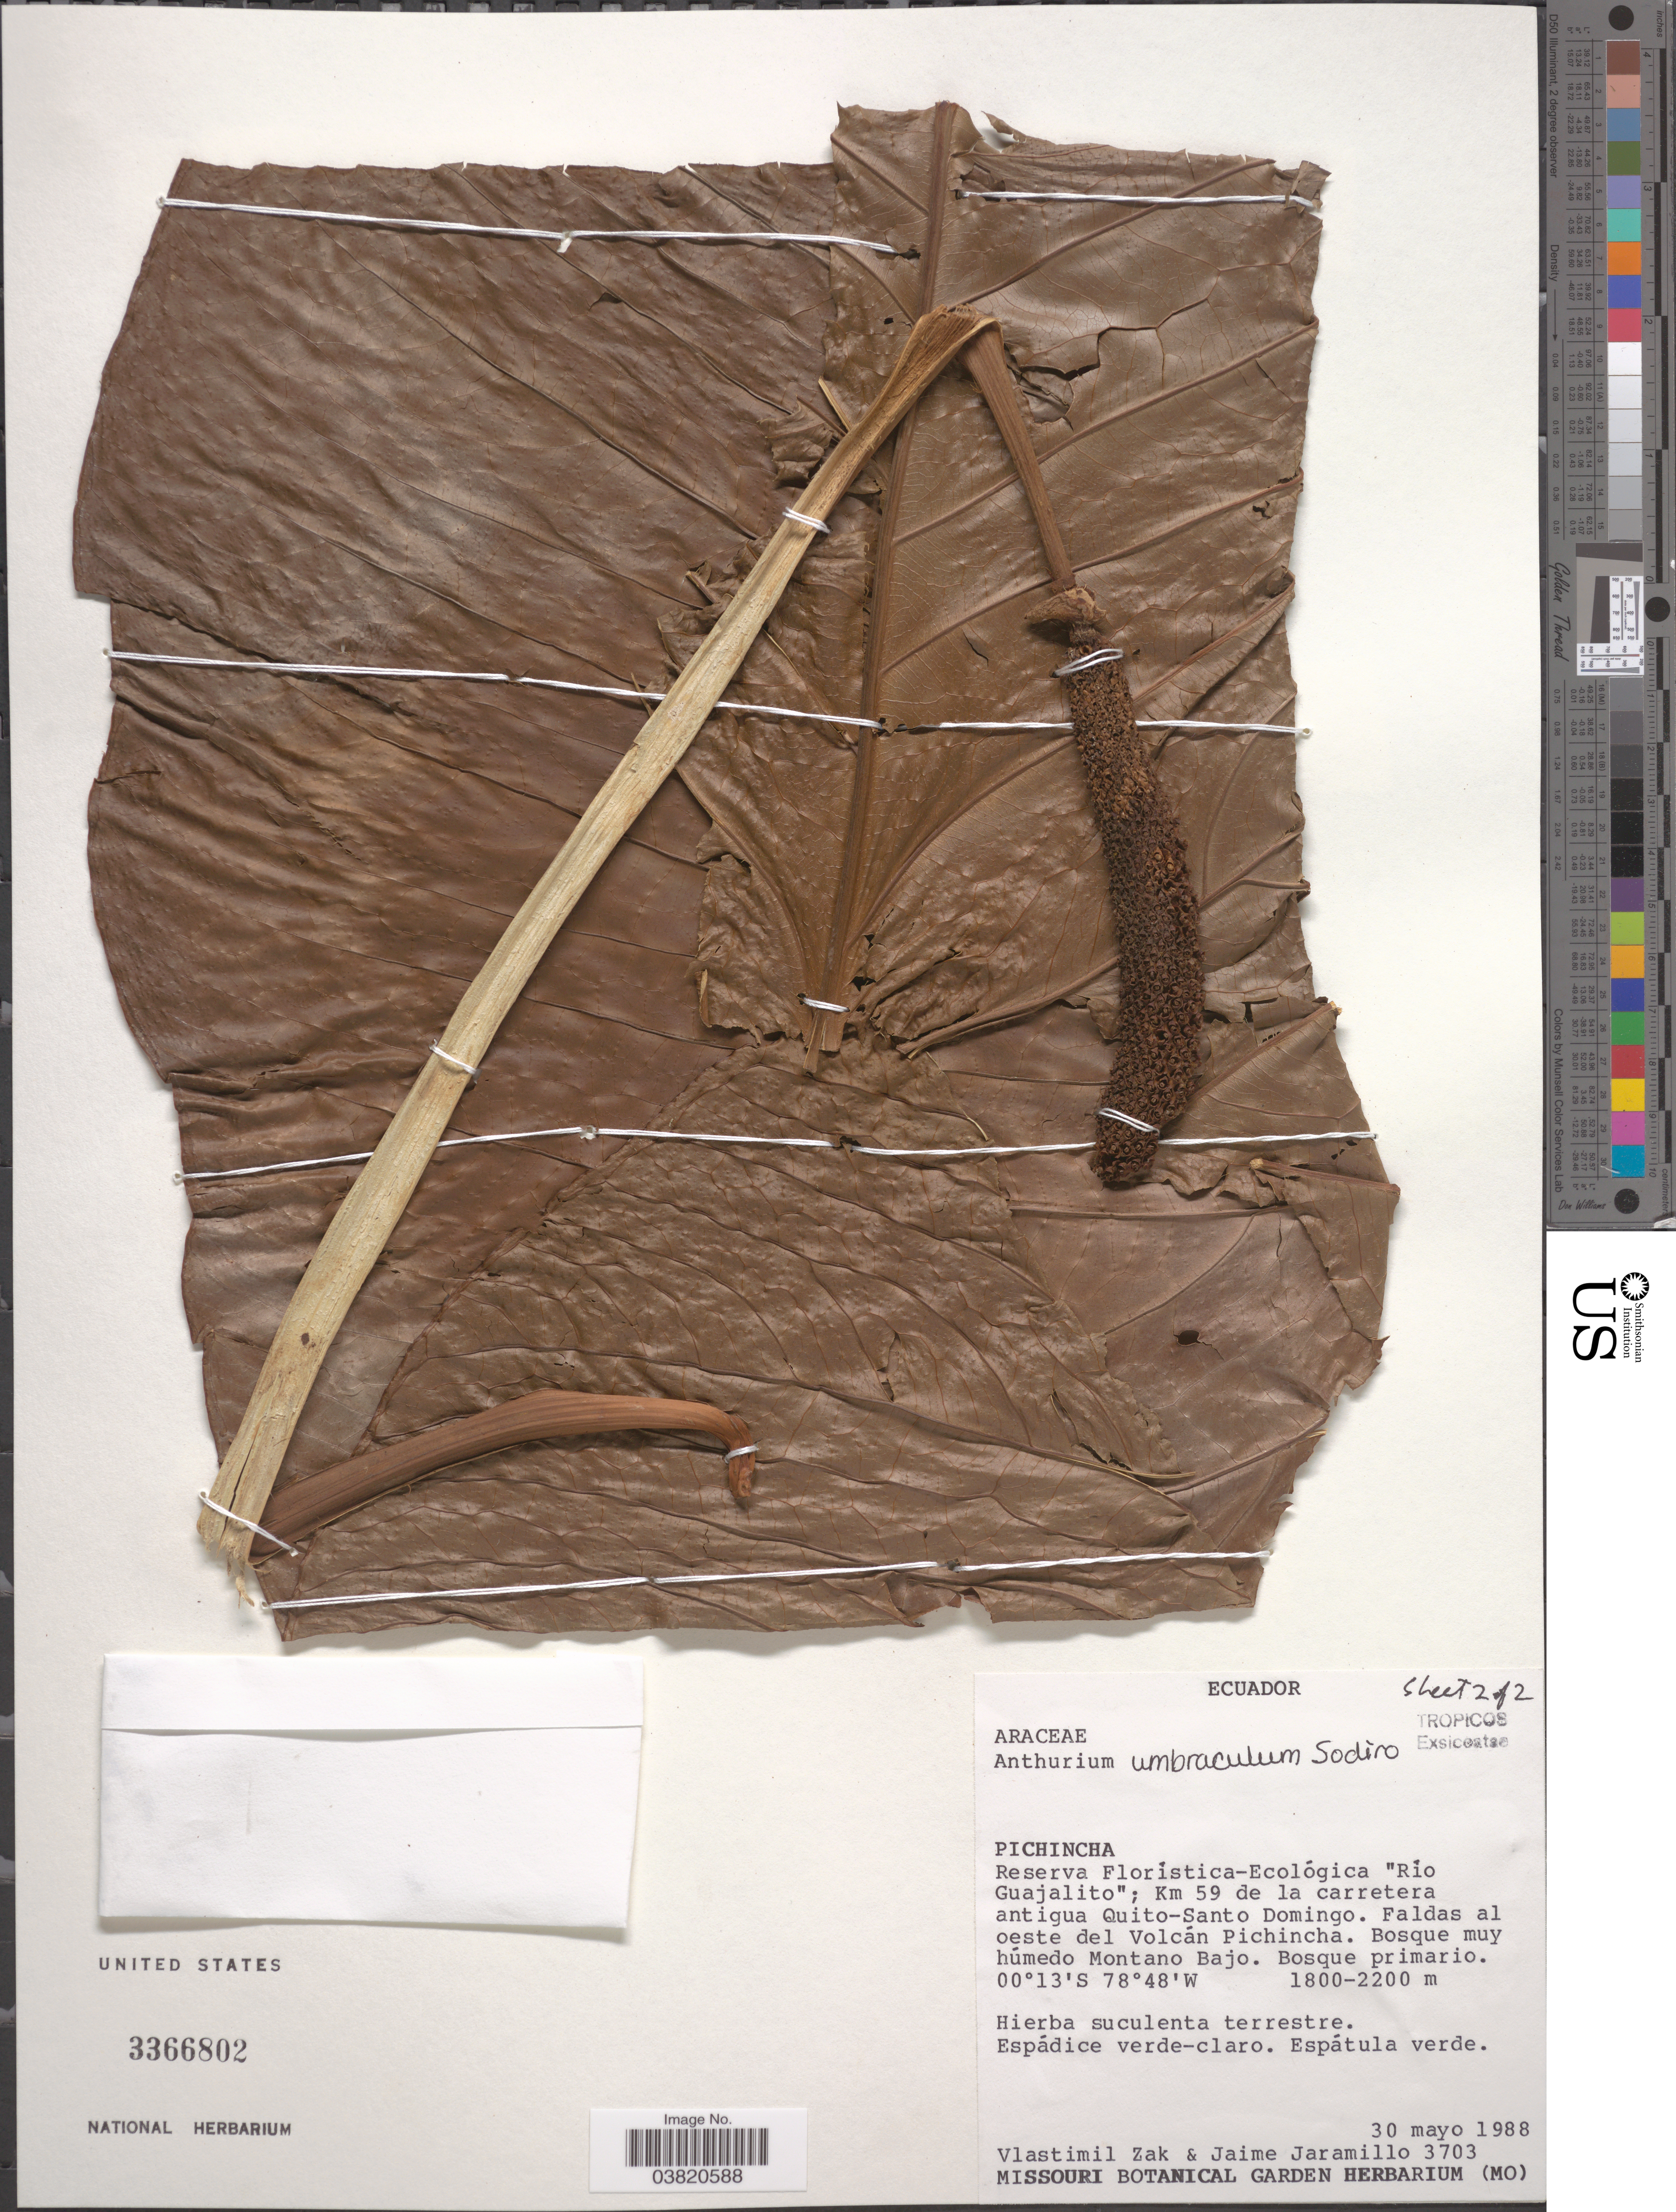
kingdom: Plantae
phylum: Tracheophyta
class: Liliopsida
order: Alismatales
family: Araceae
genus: Anthurium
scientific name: Anthurium umbricola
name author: Engl.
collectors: V. Zak & J. Jaramillo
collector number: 3703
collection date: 1988-05-30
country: Ecuador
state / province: Pichincha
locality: Reserva Florística-Ecológica "Río Guajalito"; Km 59 de la carretera antigua Quito-Santo Domingo. Faldas al oeste del Volcán Pichincha. Montano Bajo.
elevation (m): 1800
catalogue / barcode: US 3366802